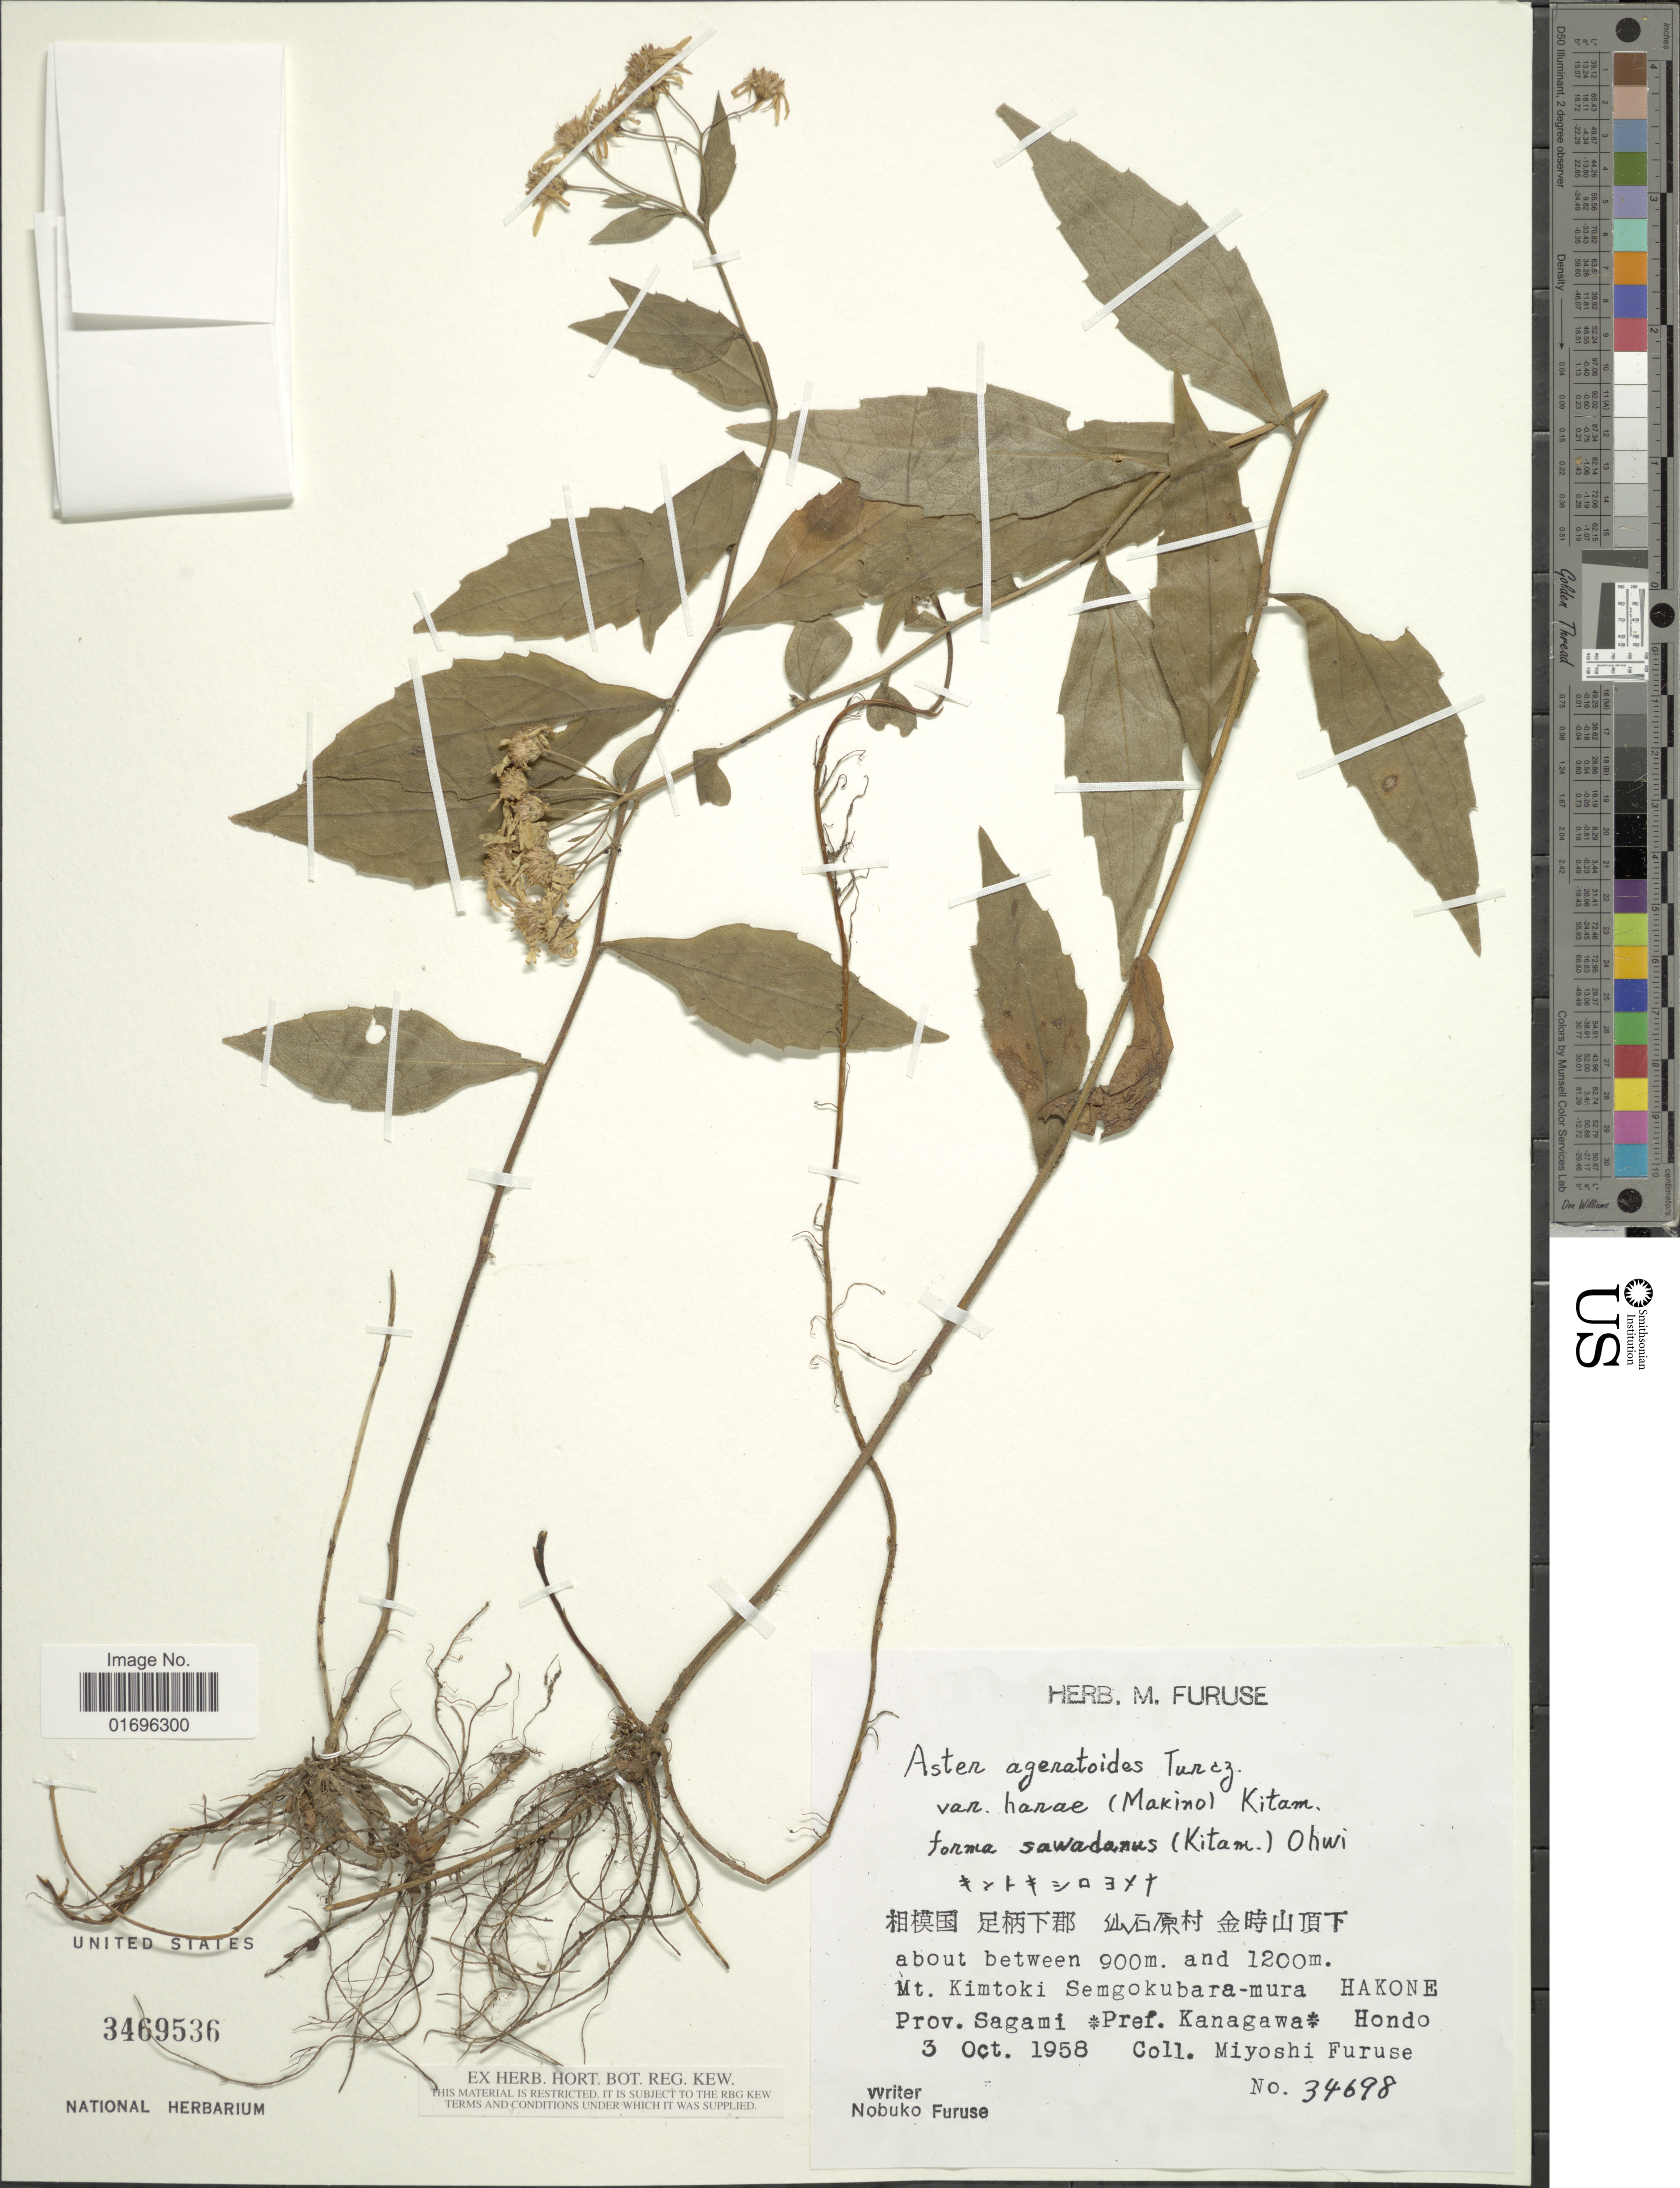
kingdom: Plantae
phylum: Tracheophyta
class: Magnoliopsida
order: Asterales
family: Asteraceae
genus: Aster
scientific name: Aster ageratoides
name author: Turcz.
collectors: M. Furuse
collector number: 34698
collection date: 1958-10-03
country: Japan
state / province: Kanagawa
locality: Mt. Kimtoki Semgokubara-mura Hakone. Prov. Sagami. Pref. Kanagawa. Hondo.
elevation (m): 900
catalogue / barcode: US 3469536